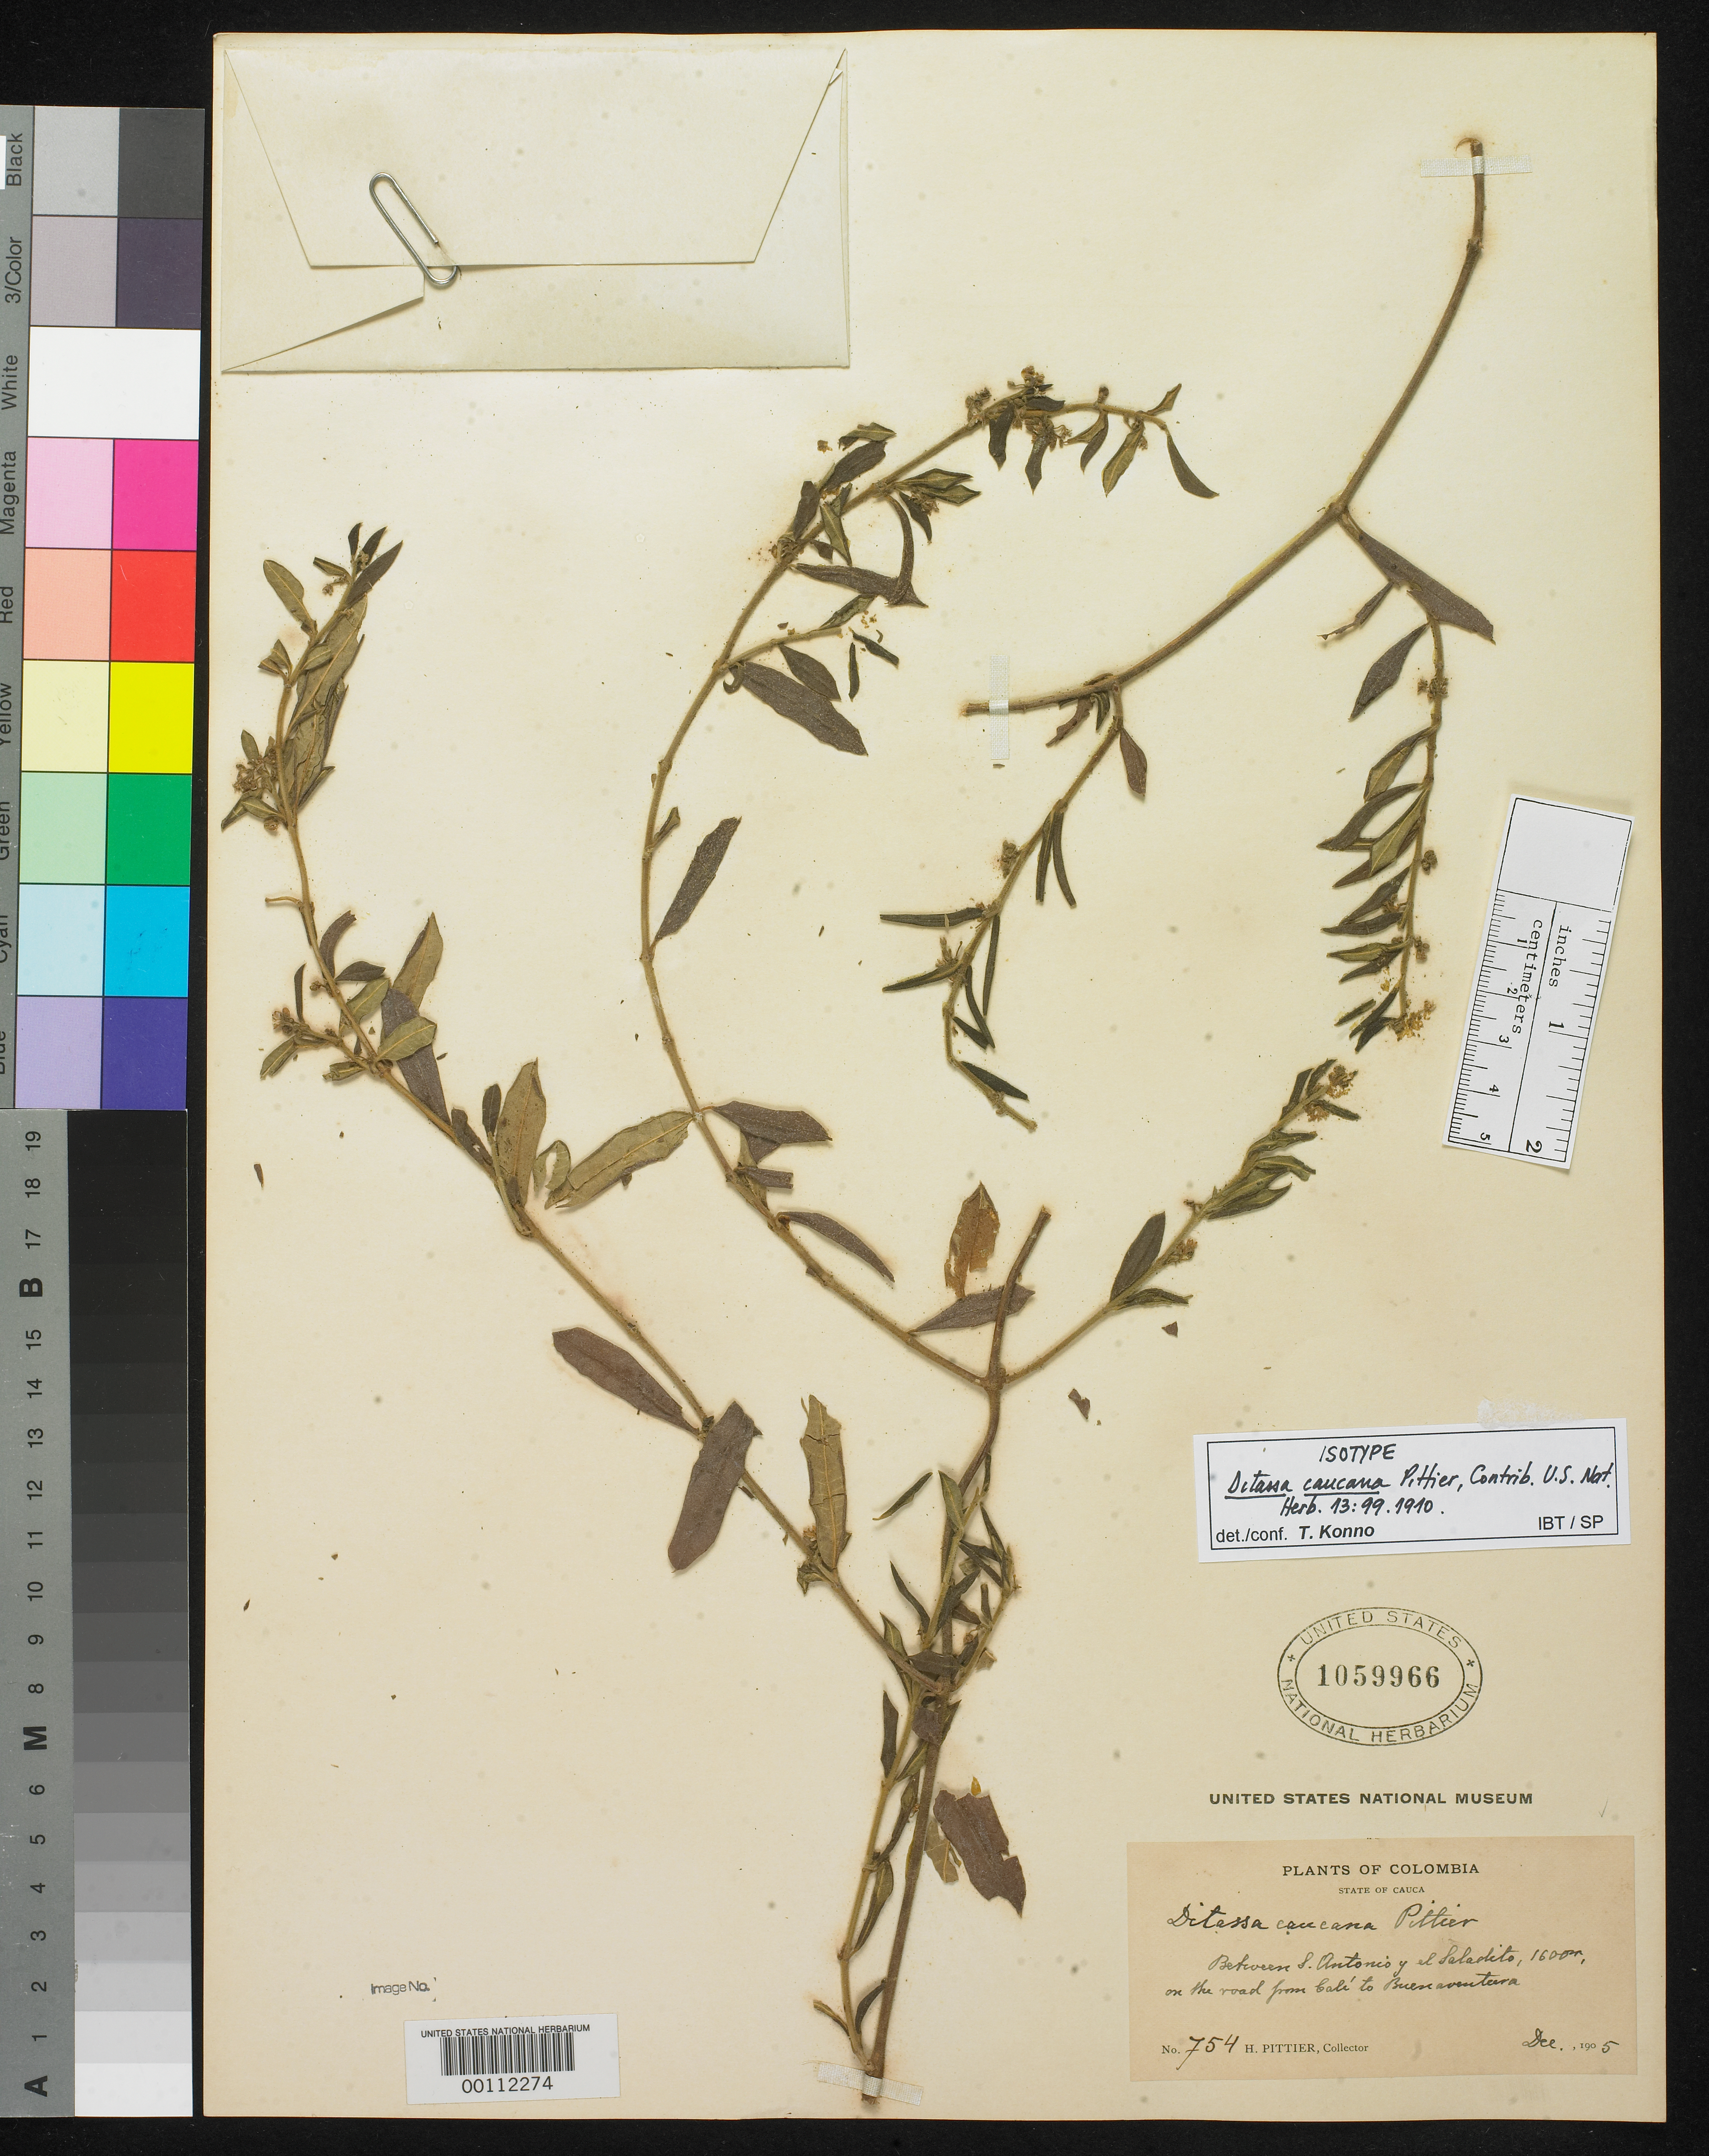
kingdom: Plantae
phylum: Tracheophyta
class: Magnoliopsida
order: Gentianales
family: Apocynaceae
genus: Ditassa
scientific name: Ditassa caucana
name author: Pittier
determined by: Konno, T.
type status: Isotype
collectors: H. F. Pittier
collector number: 754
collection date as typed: Dec 1905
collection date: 1905-12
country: Colombia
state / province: Valle del Cauca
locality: Between San Antonia & El Saladito, on road from Cali to Buena Ventura.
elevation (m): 1600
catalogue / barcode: US 1059969